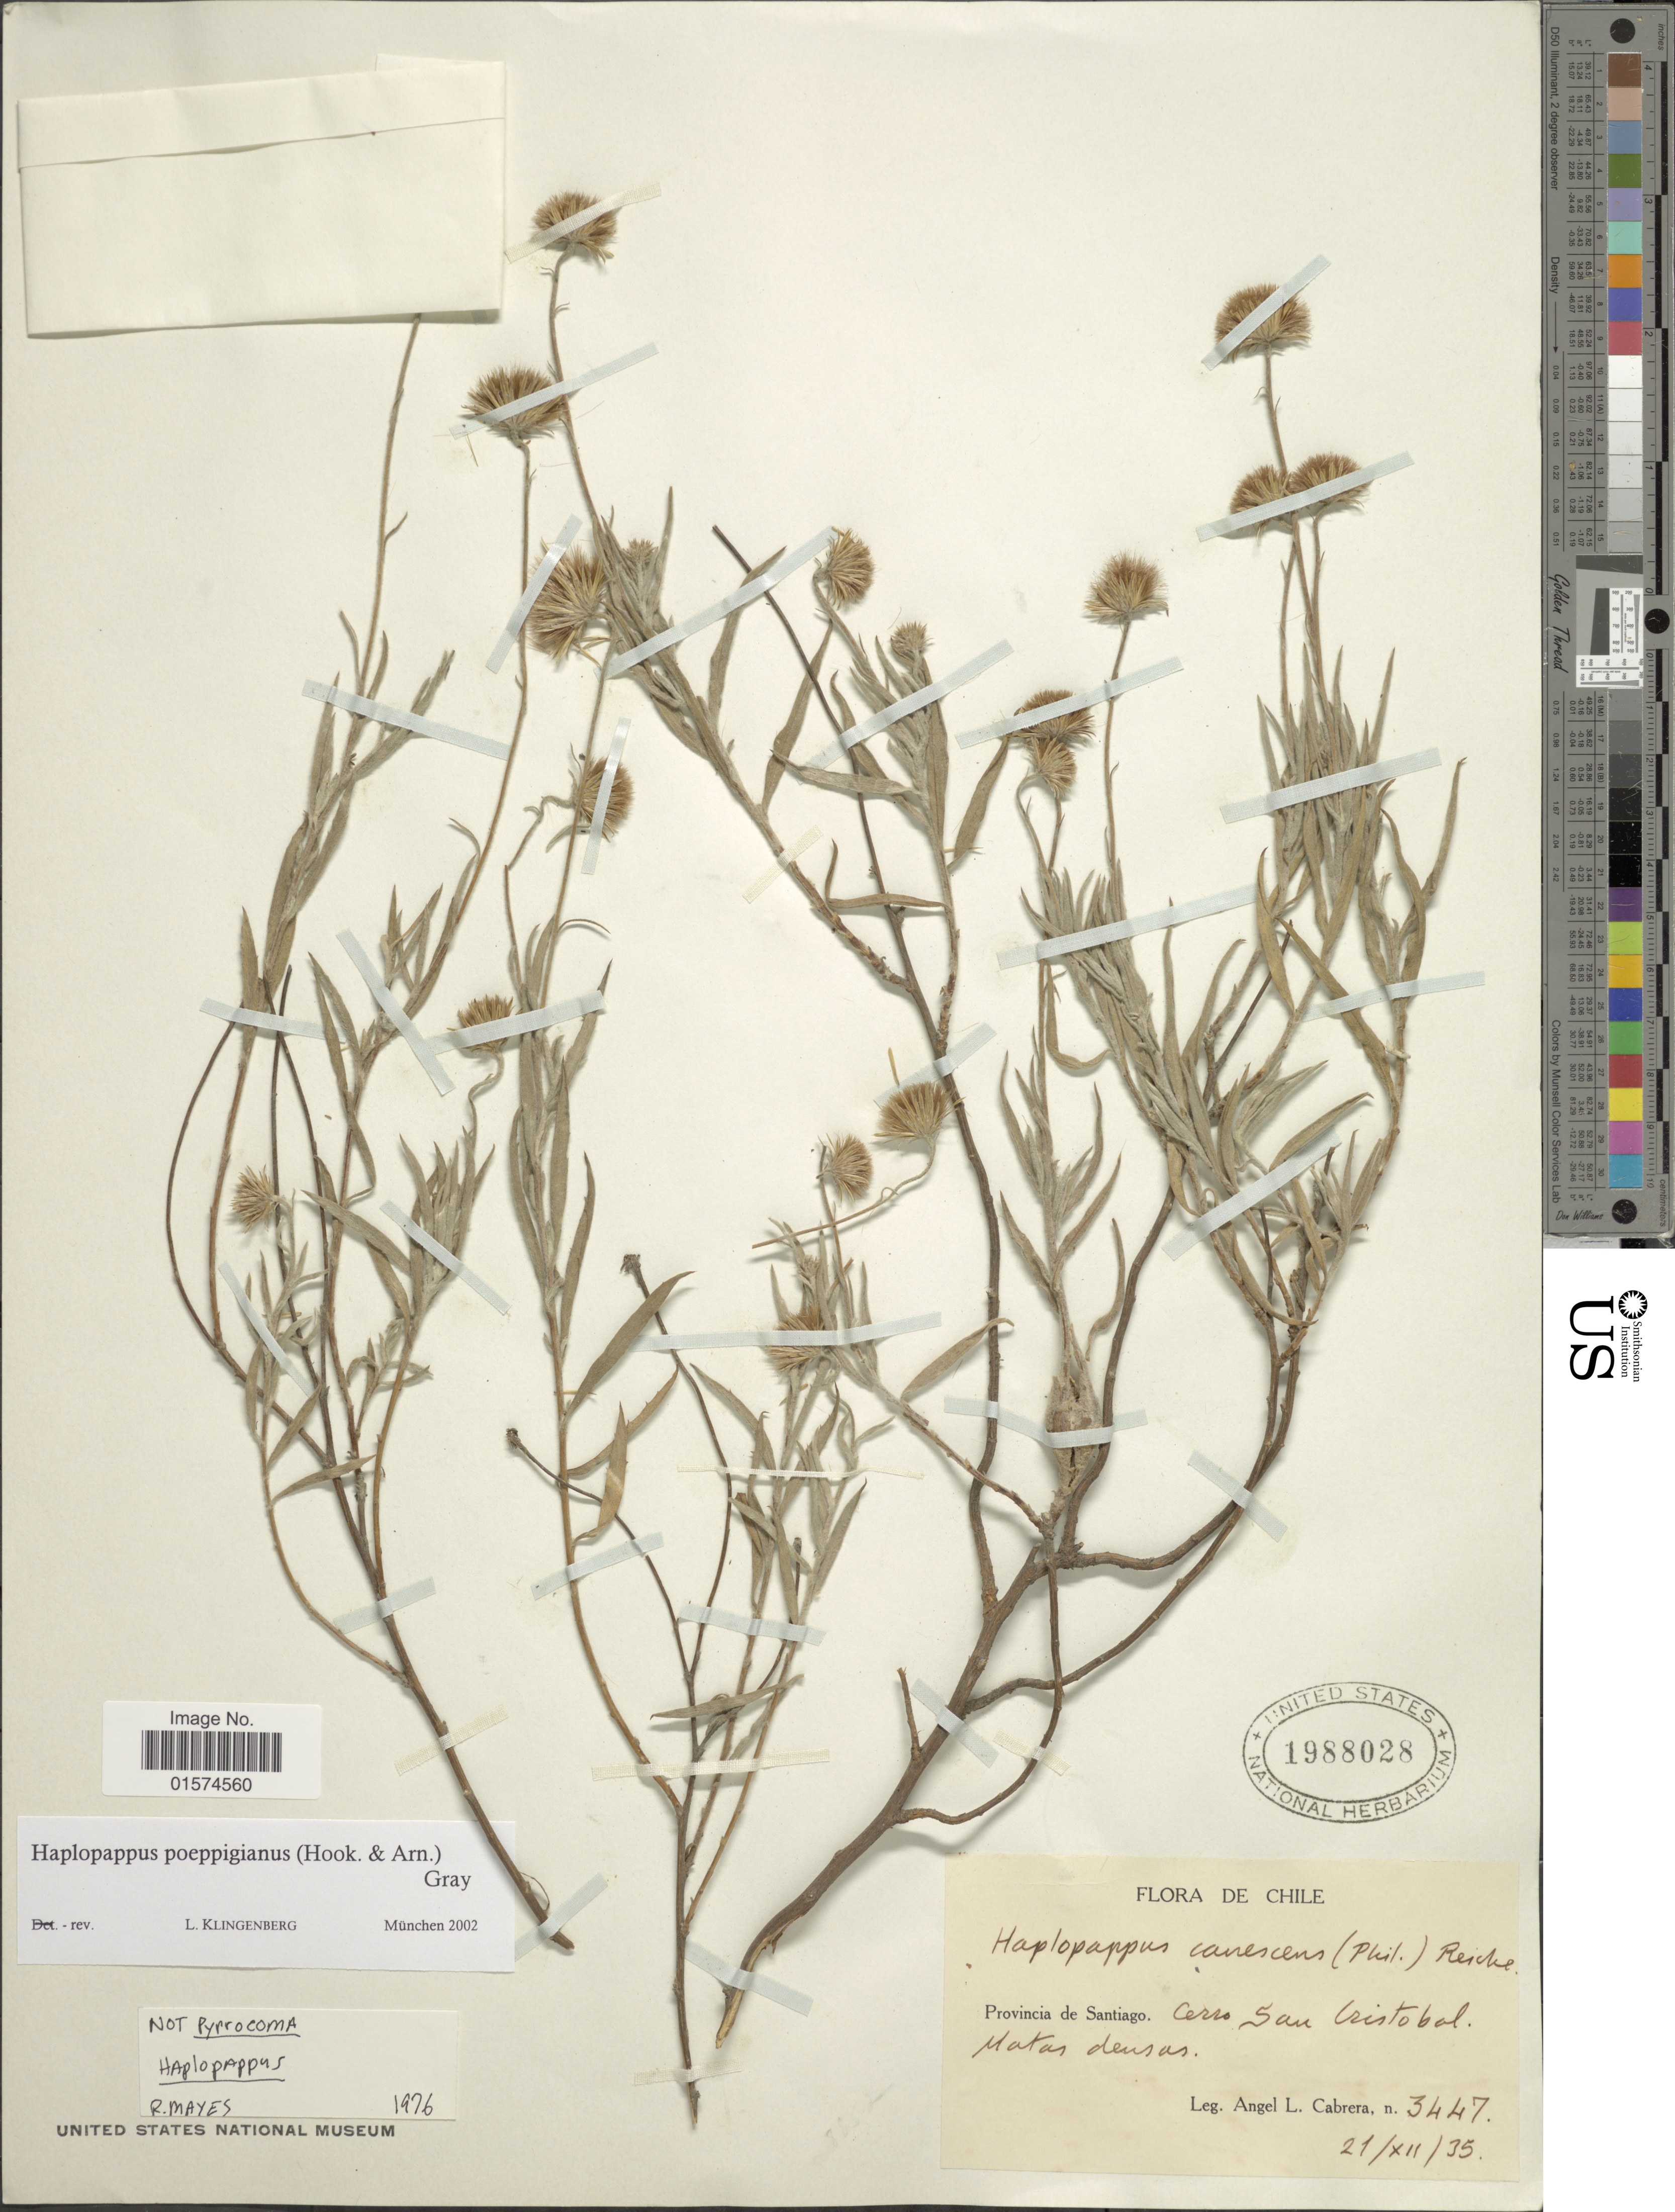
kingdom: Plantae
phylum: Tracheophyta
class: Magnoliopsida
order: Asterales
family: Asteraceae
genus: Haplopappus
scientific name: Haplopappus poeppigianus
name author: (Hook. & Arn.) A. Gray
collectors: A. L. Cabrera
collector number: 3447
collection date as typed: Transcribed d/m/y: 21/12/35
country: Chile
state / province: Región Metropolitana (RM)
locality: Provincia de Santiago, Cerro San Cristobal, Matas densas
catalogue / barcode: US 1988028